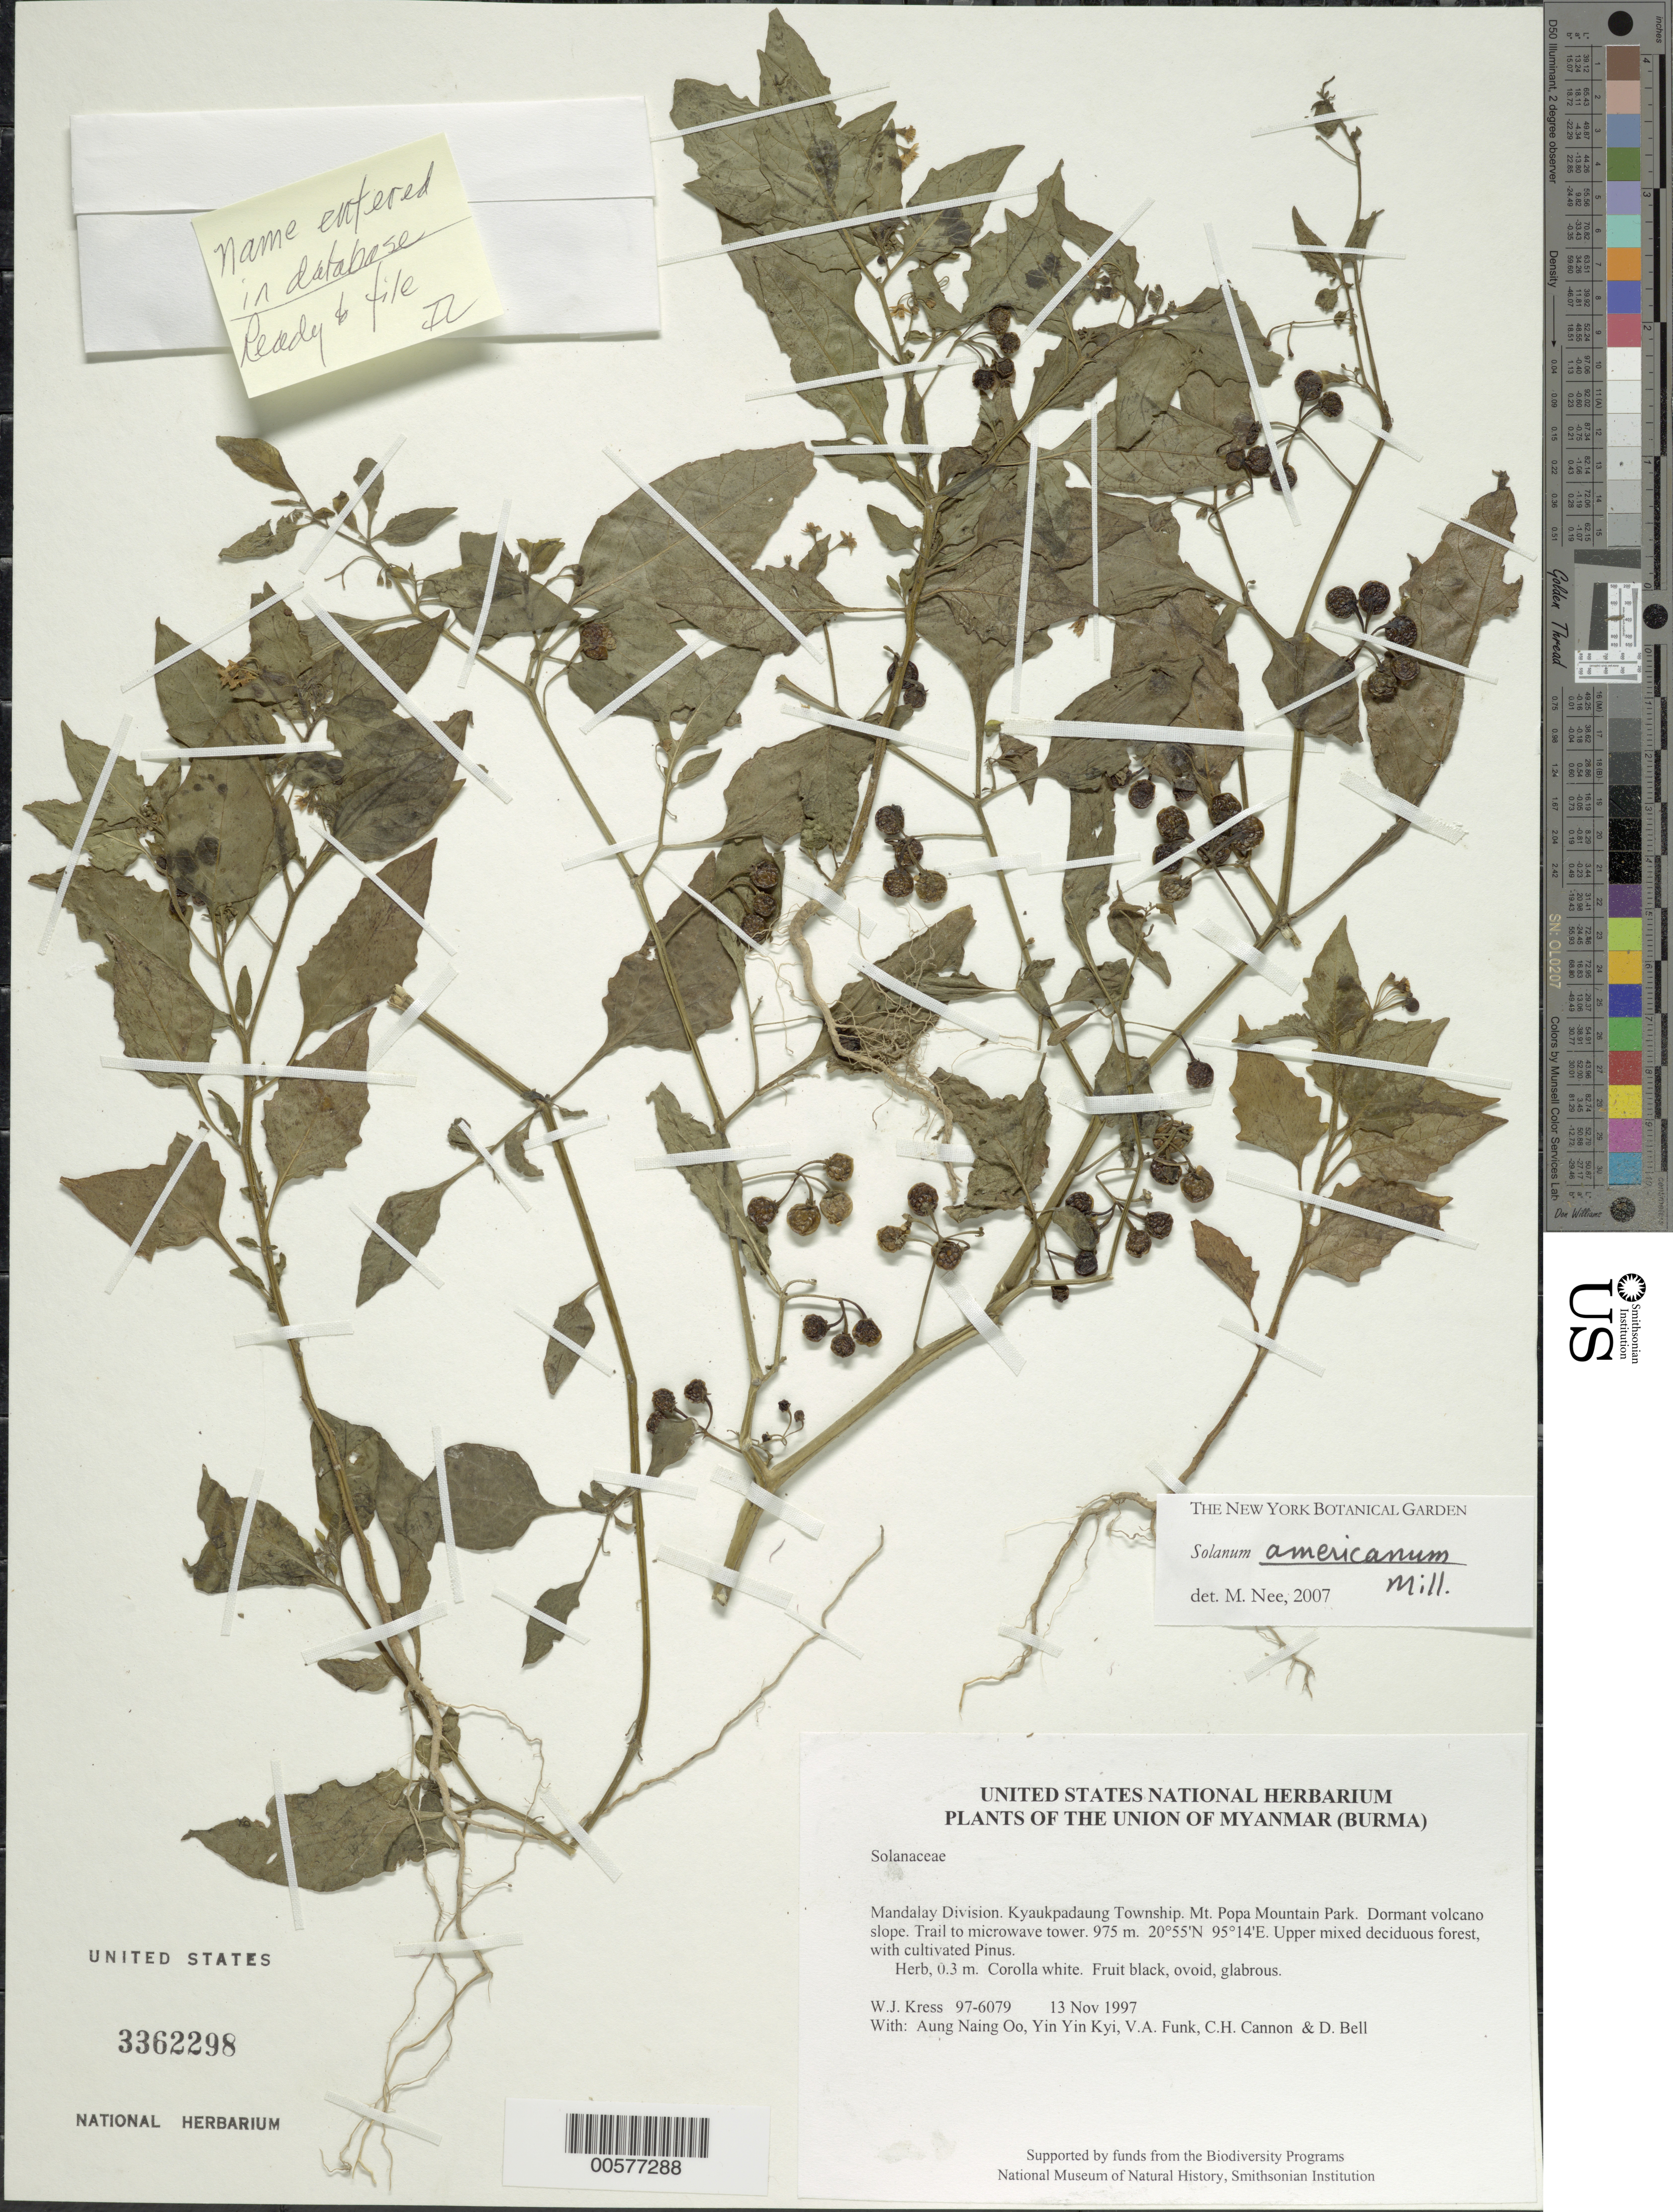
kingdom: Plantae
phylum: Tracheophyta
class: Magnoliopsida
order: Solanales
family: Solanaceae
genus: Solanum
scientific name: Solanum americanum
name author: Mill.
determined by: Nee, Michael H.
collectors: W. J. Kress, Aung Naing Oo, Yin Yin Kyi, V. Funk, C. H. Cannon & D. A. Bell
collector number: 97-6079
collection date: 1997-11-13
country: Myanmar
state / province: Mandalay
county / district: Kyaukpadaung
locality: Mt. Popa Mountain Park. Dormant volcano slope. Trail to microwave tower.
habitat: Upper mixed deciduous forest, with cultivated Pinus.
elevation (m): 975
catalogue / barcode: US 3362298